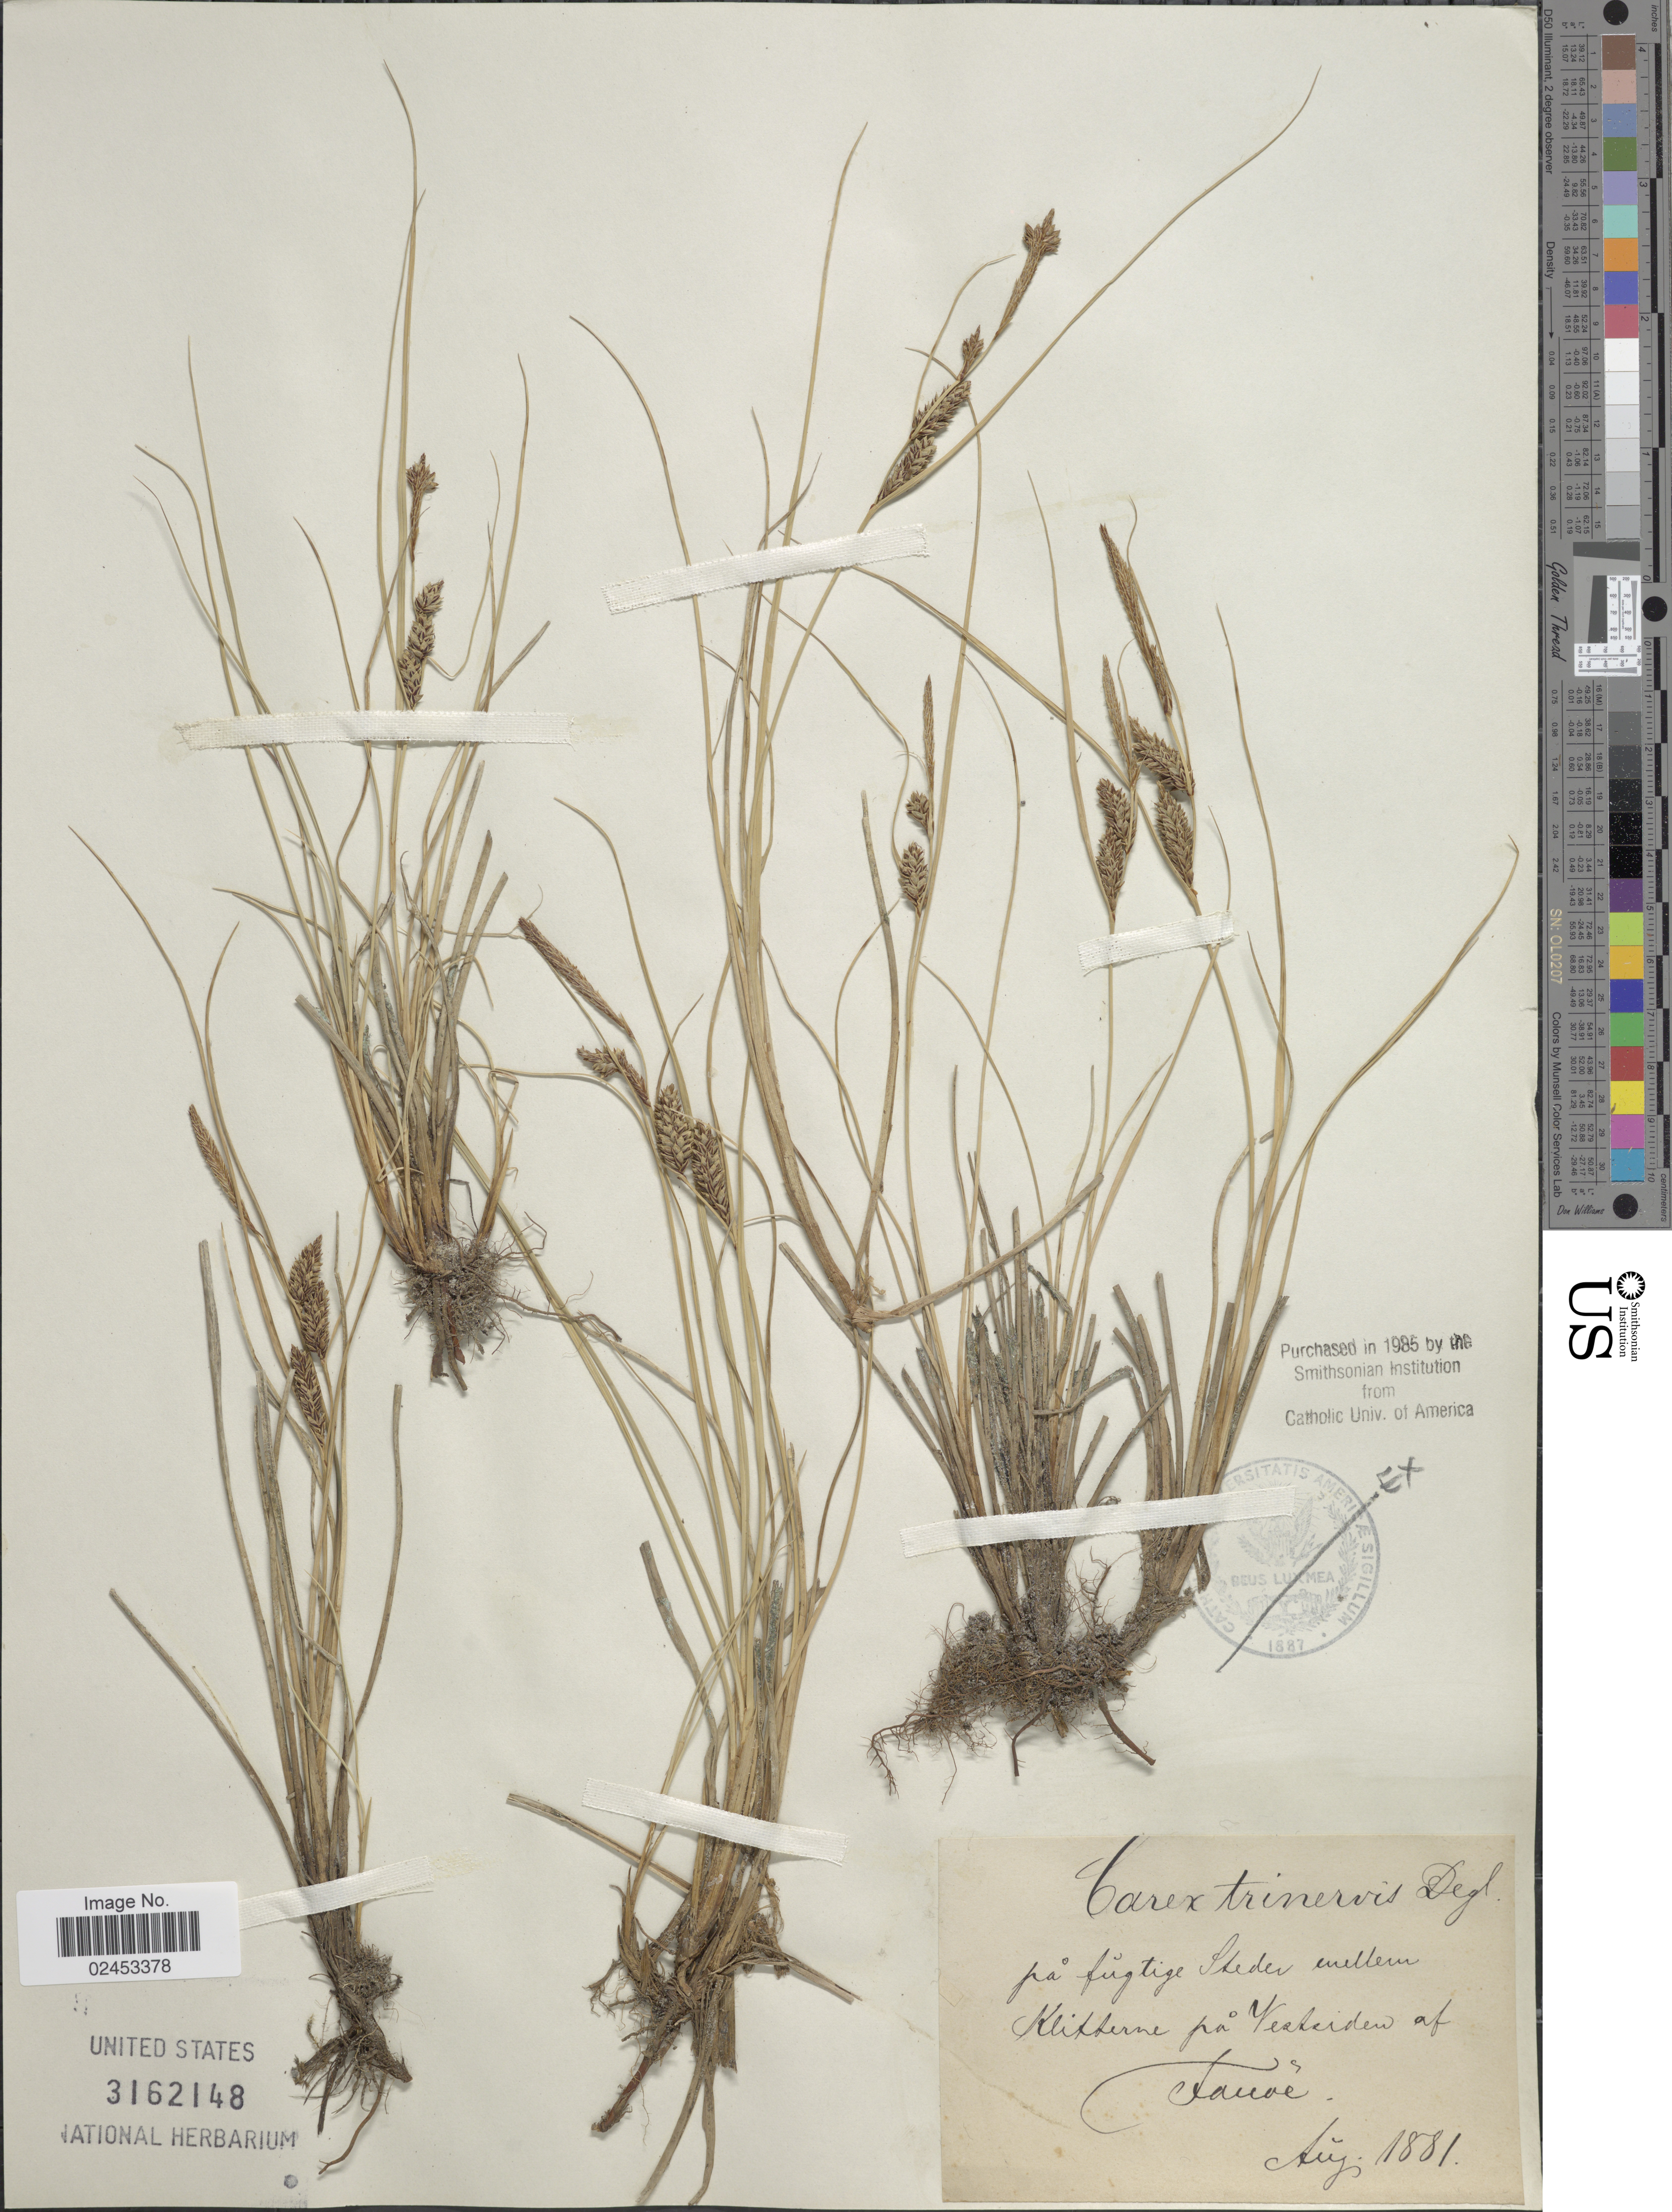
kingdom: Plantae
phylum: Tracheophyta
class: Liliopsida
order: Poales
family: Cyperaceae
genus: Carex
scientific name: Carex trinervis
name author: Degl.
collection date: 1881-08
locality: På fugtige Steden [illegible text] Klitterne på Vesterden of Fanoê[interpreted]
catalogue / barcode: US 3162148